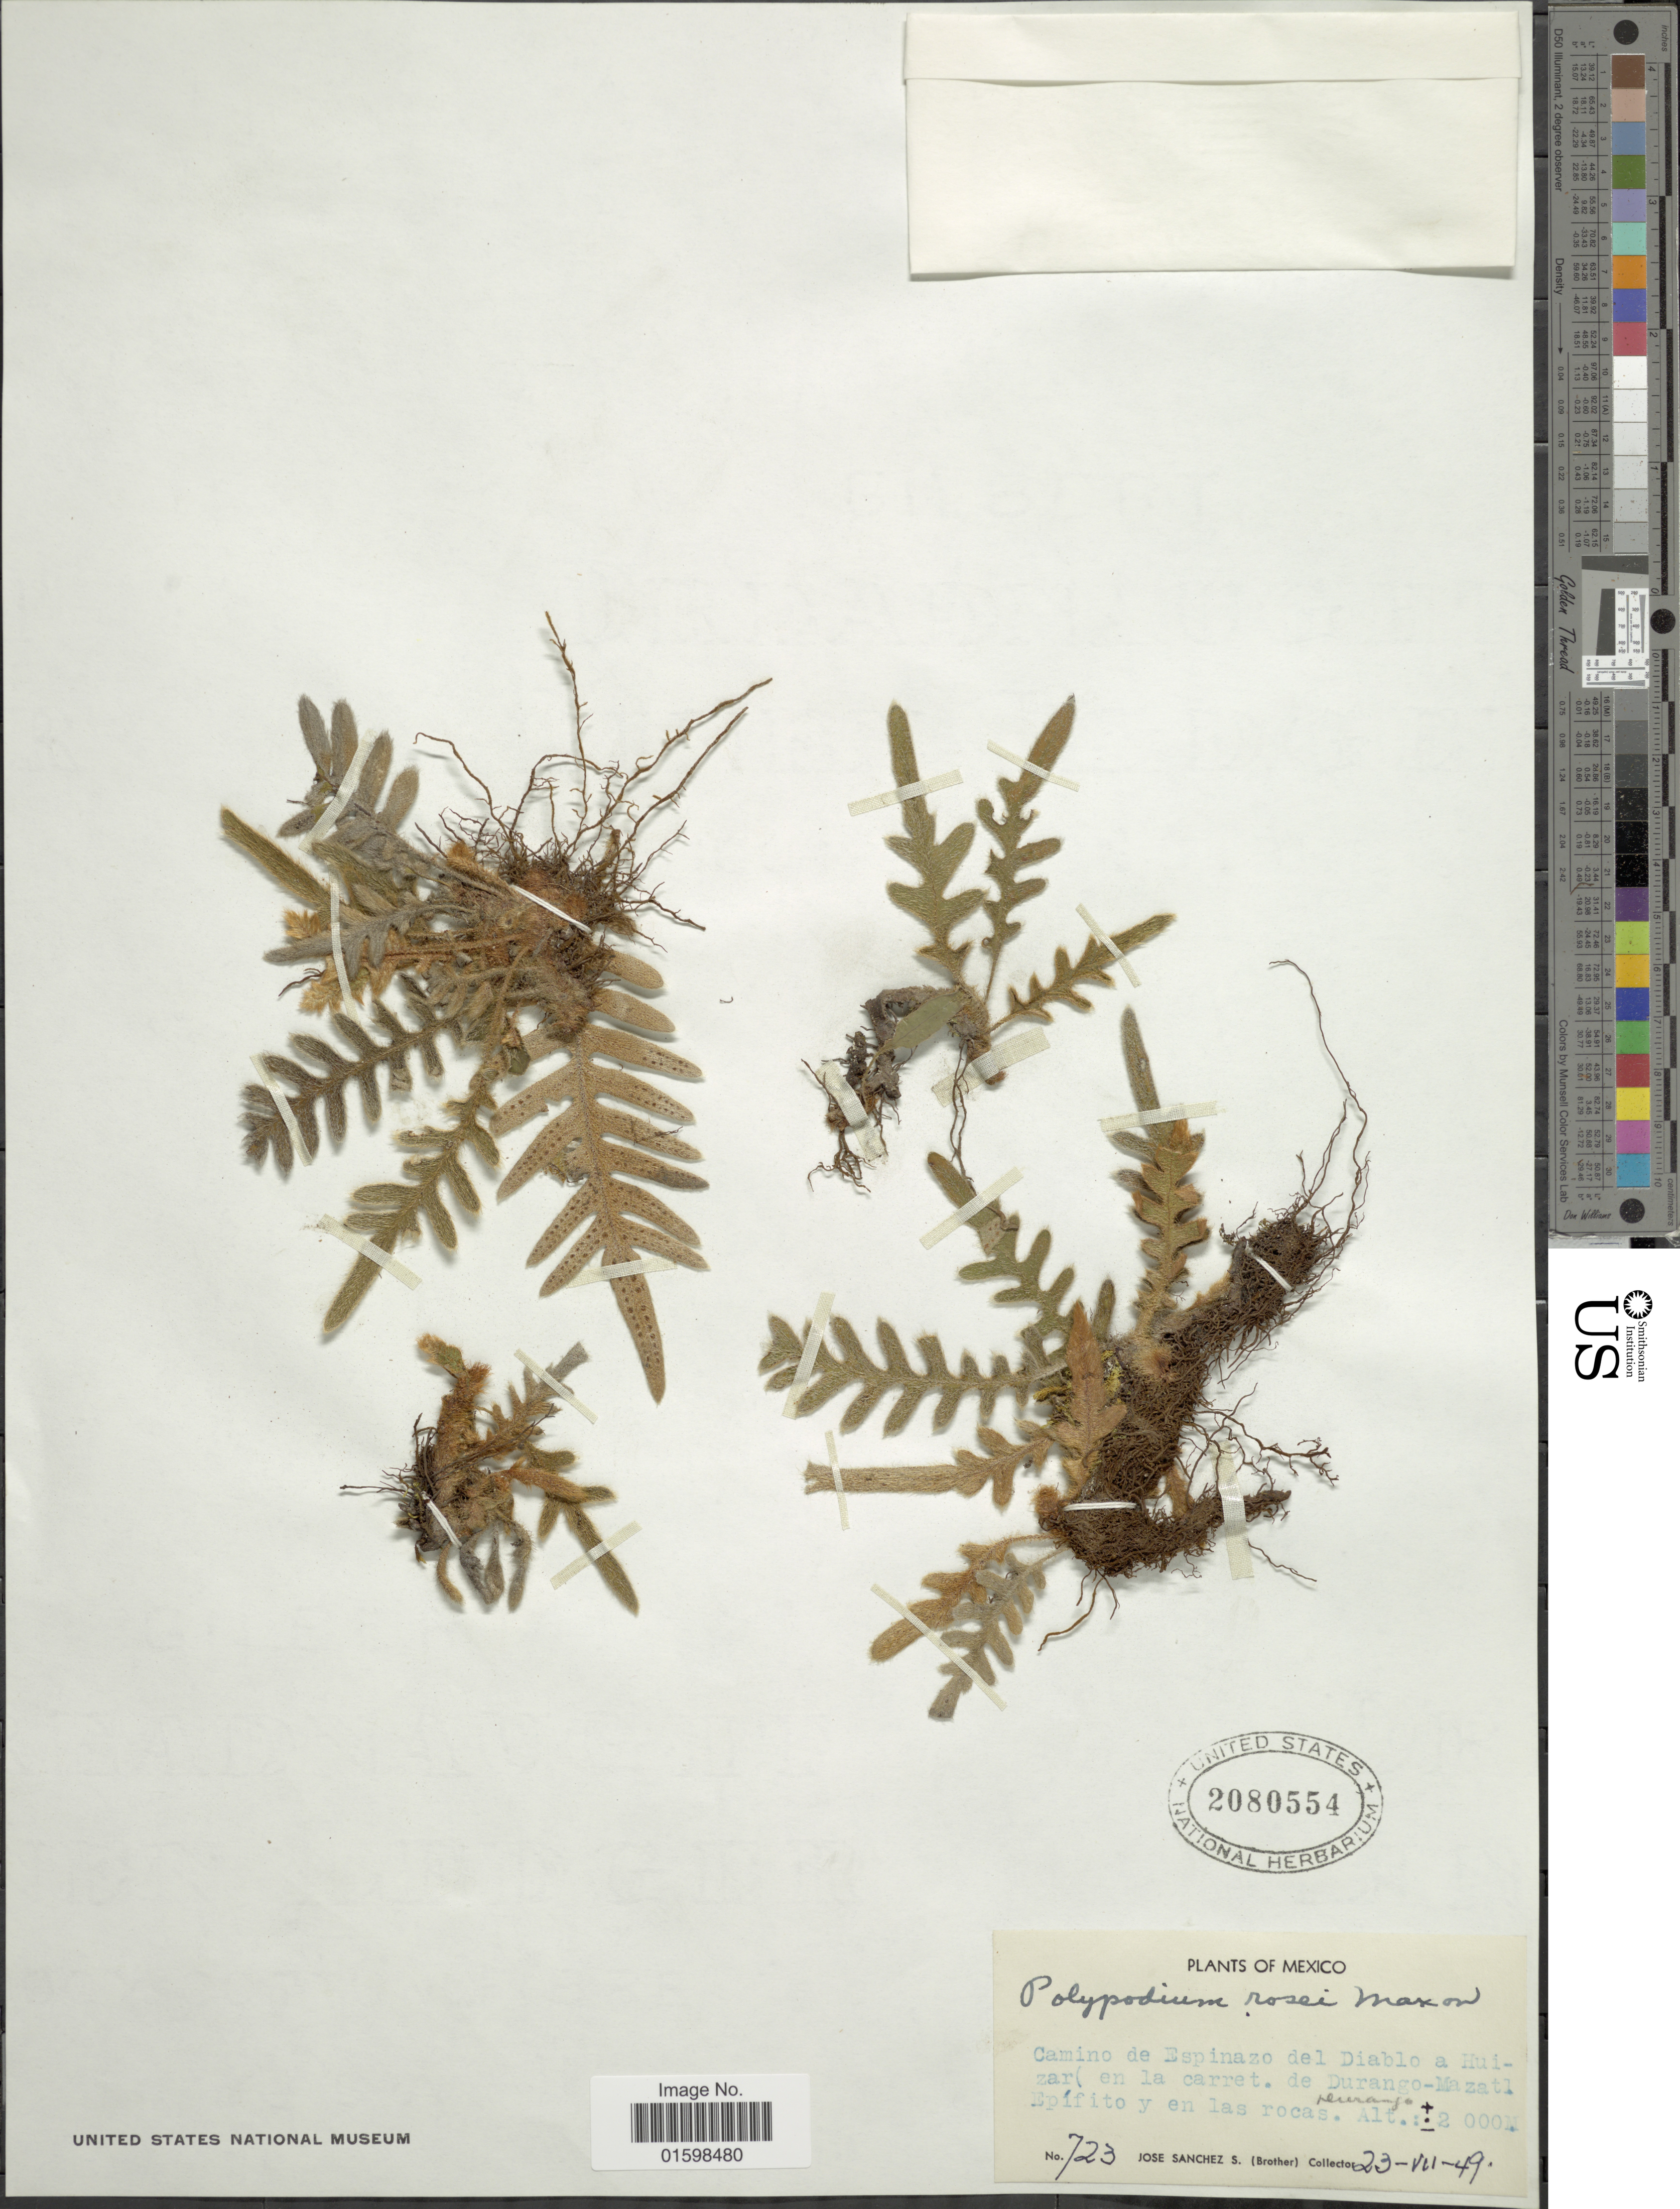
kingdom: Plantae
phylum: Tracheophyta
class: Polypodiopsida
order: Polypodiales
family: Polypodiaceae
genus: Pleopeltis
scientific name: Pleopeltis rosei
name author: (Maxon) A.R. Sm. & Tejero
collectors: J. Sanchez S.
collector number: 723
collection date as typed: Transcribed d/m/y: 23/7/49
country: Mexico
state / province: Durango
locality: Camino de Epinazo del Diablo a Huizar (en la carret. de Durango-Mazatl Epífito en las rocas)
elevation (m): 2000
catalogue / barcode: US 2080554